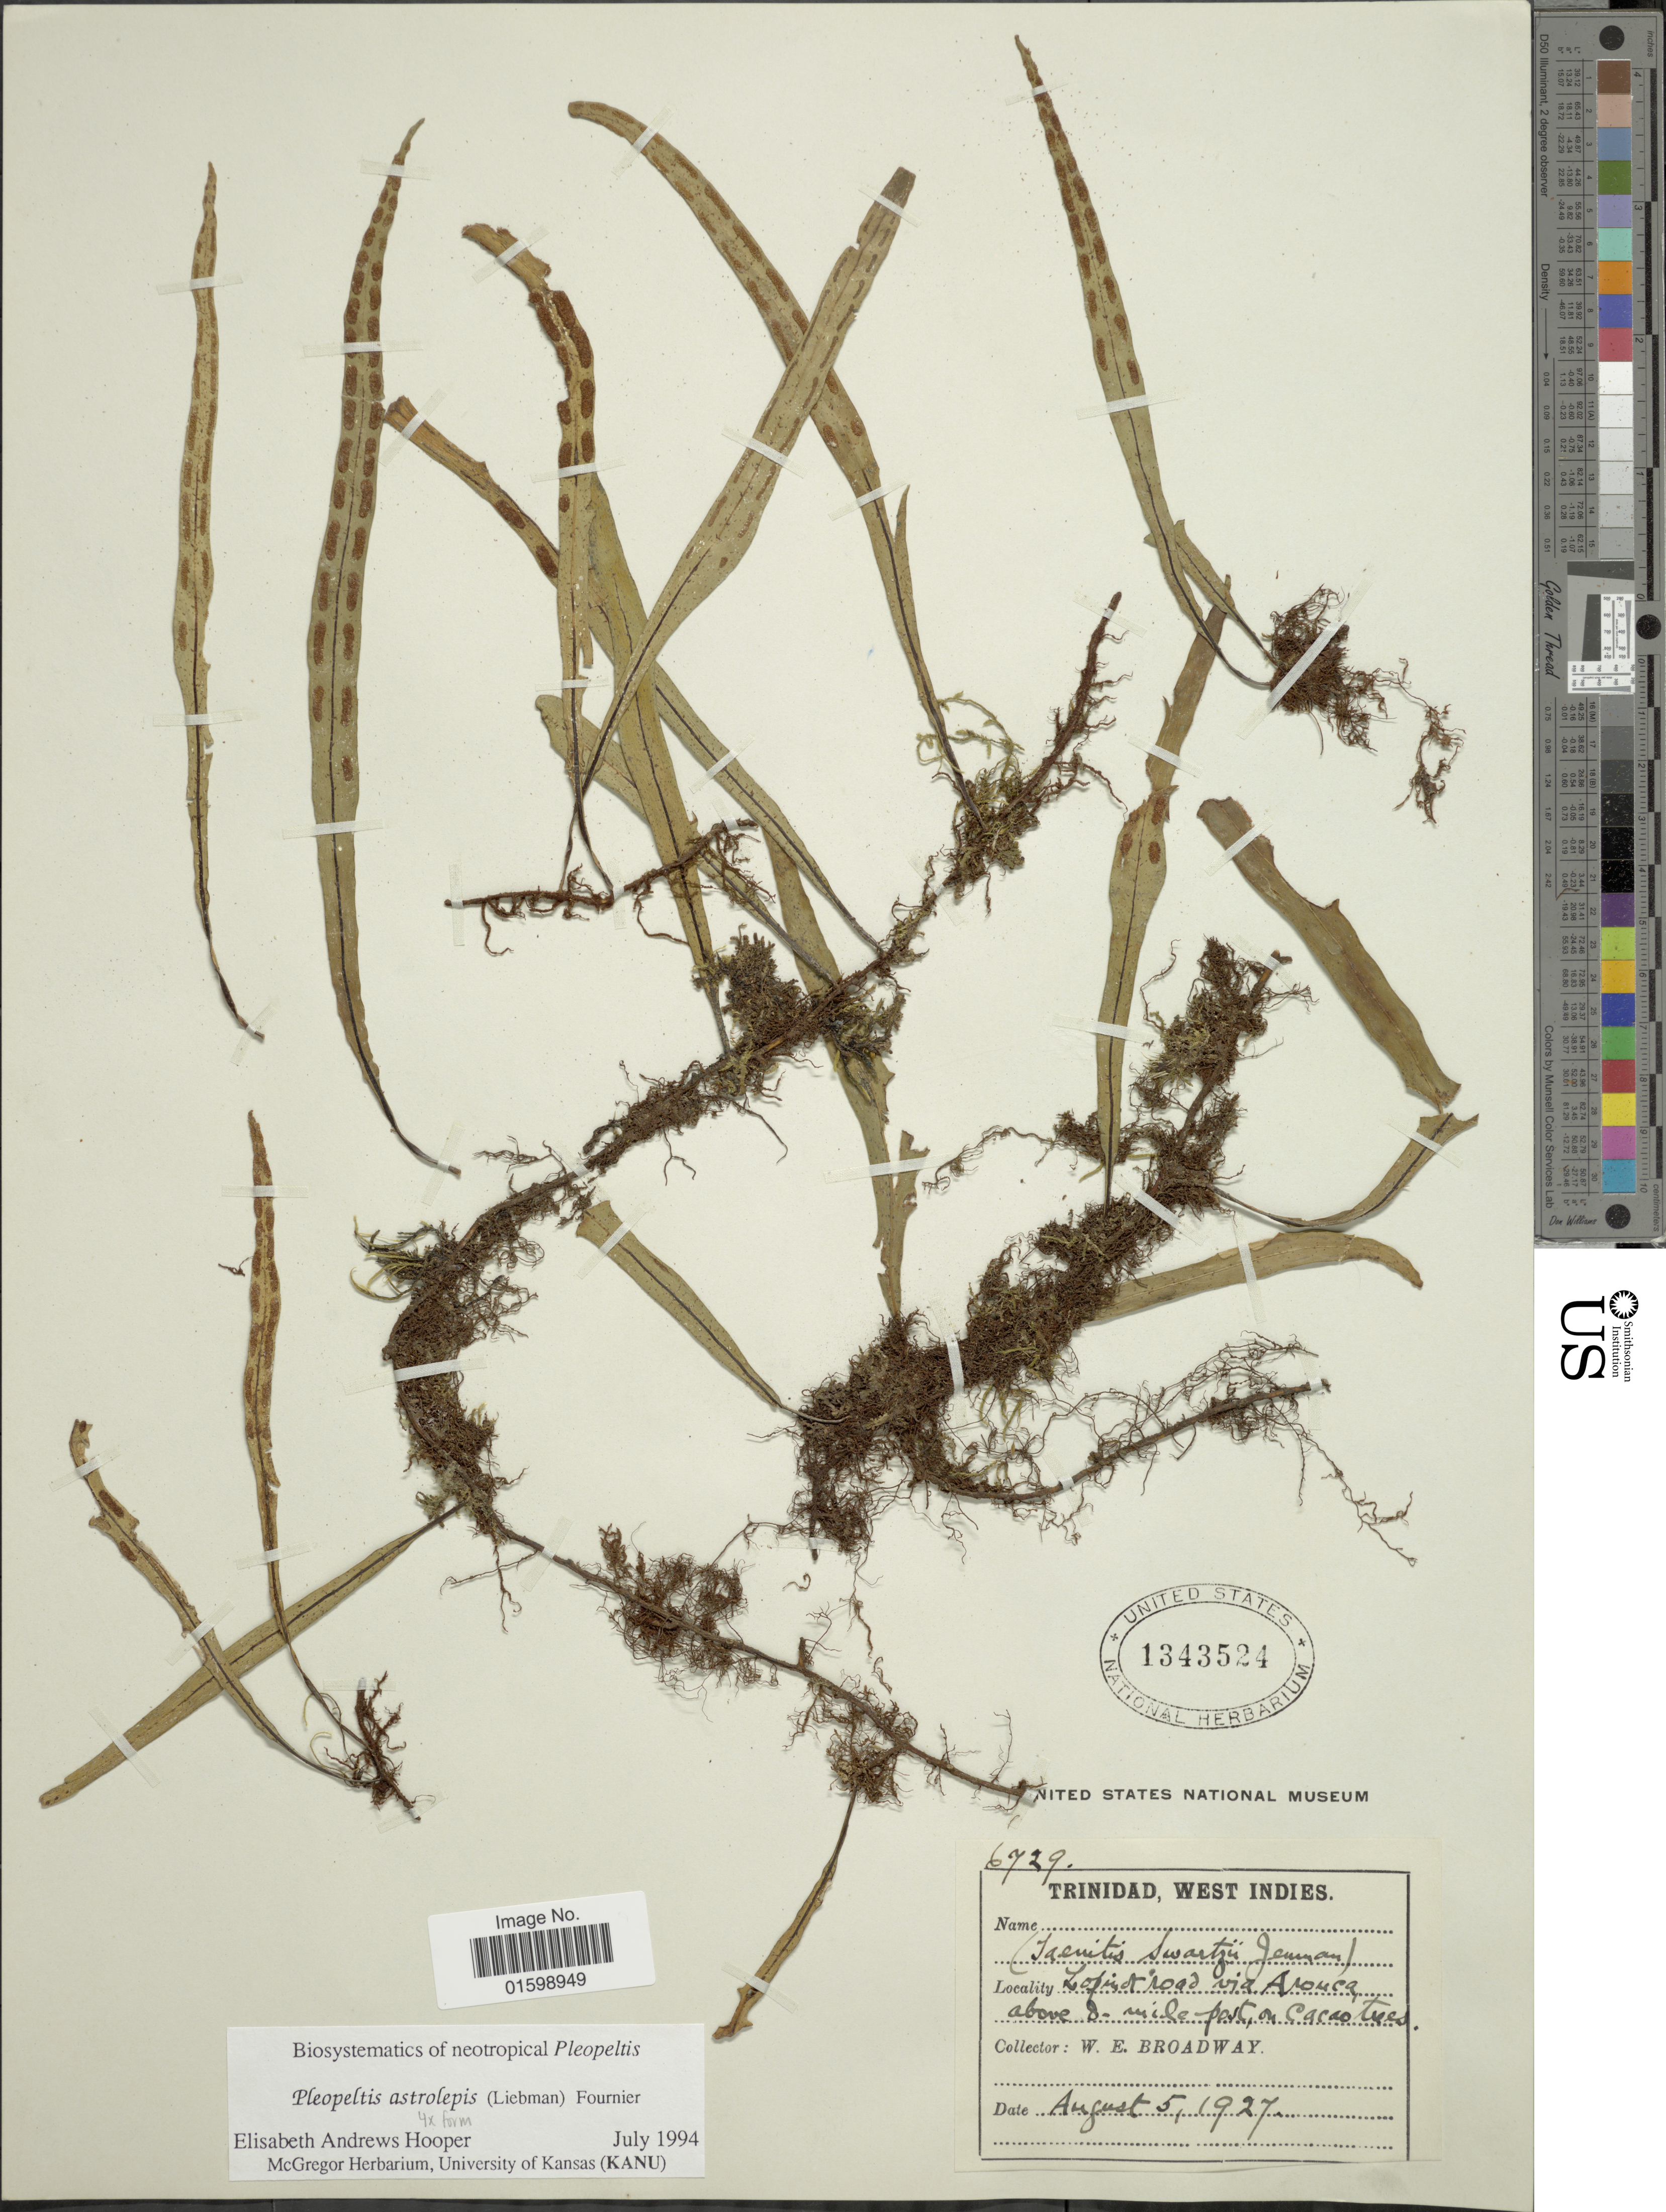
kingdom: Plantae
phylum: Tracheophyta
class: Polypodiopsida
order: Polypodiales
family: Polypodiaceae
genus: Pleopeltis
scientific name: Pleopeltis astrolepis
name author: (Liebm.) E. Fourn.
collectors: W. E. Broadway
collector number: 6729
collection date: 1927-08-05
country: Trinidad and Tobago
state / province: Trinidad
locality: West Indies, Lopinot road via Arouca above 8- mile post, on cacao trees.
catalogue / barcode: US 1343524